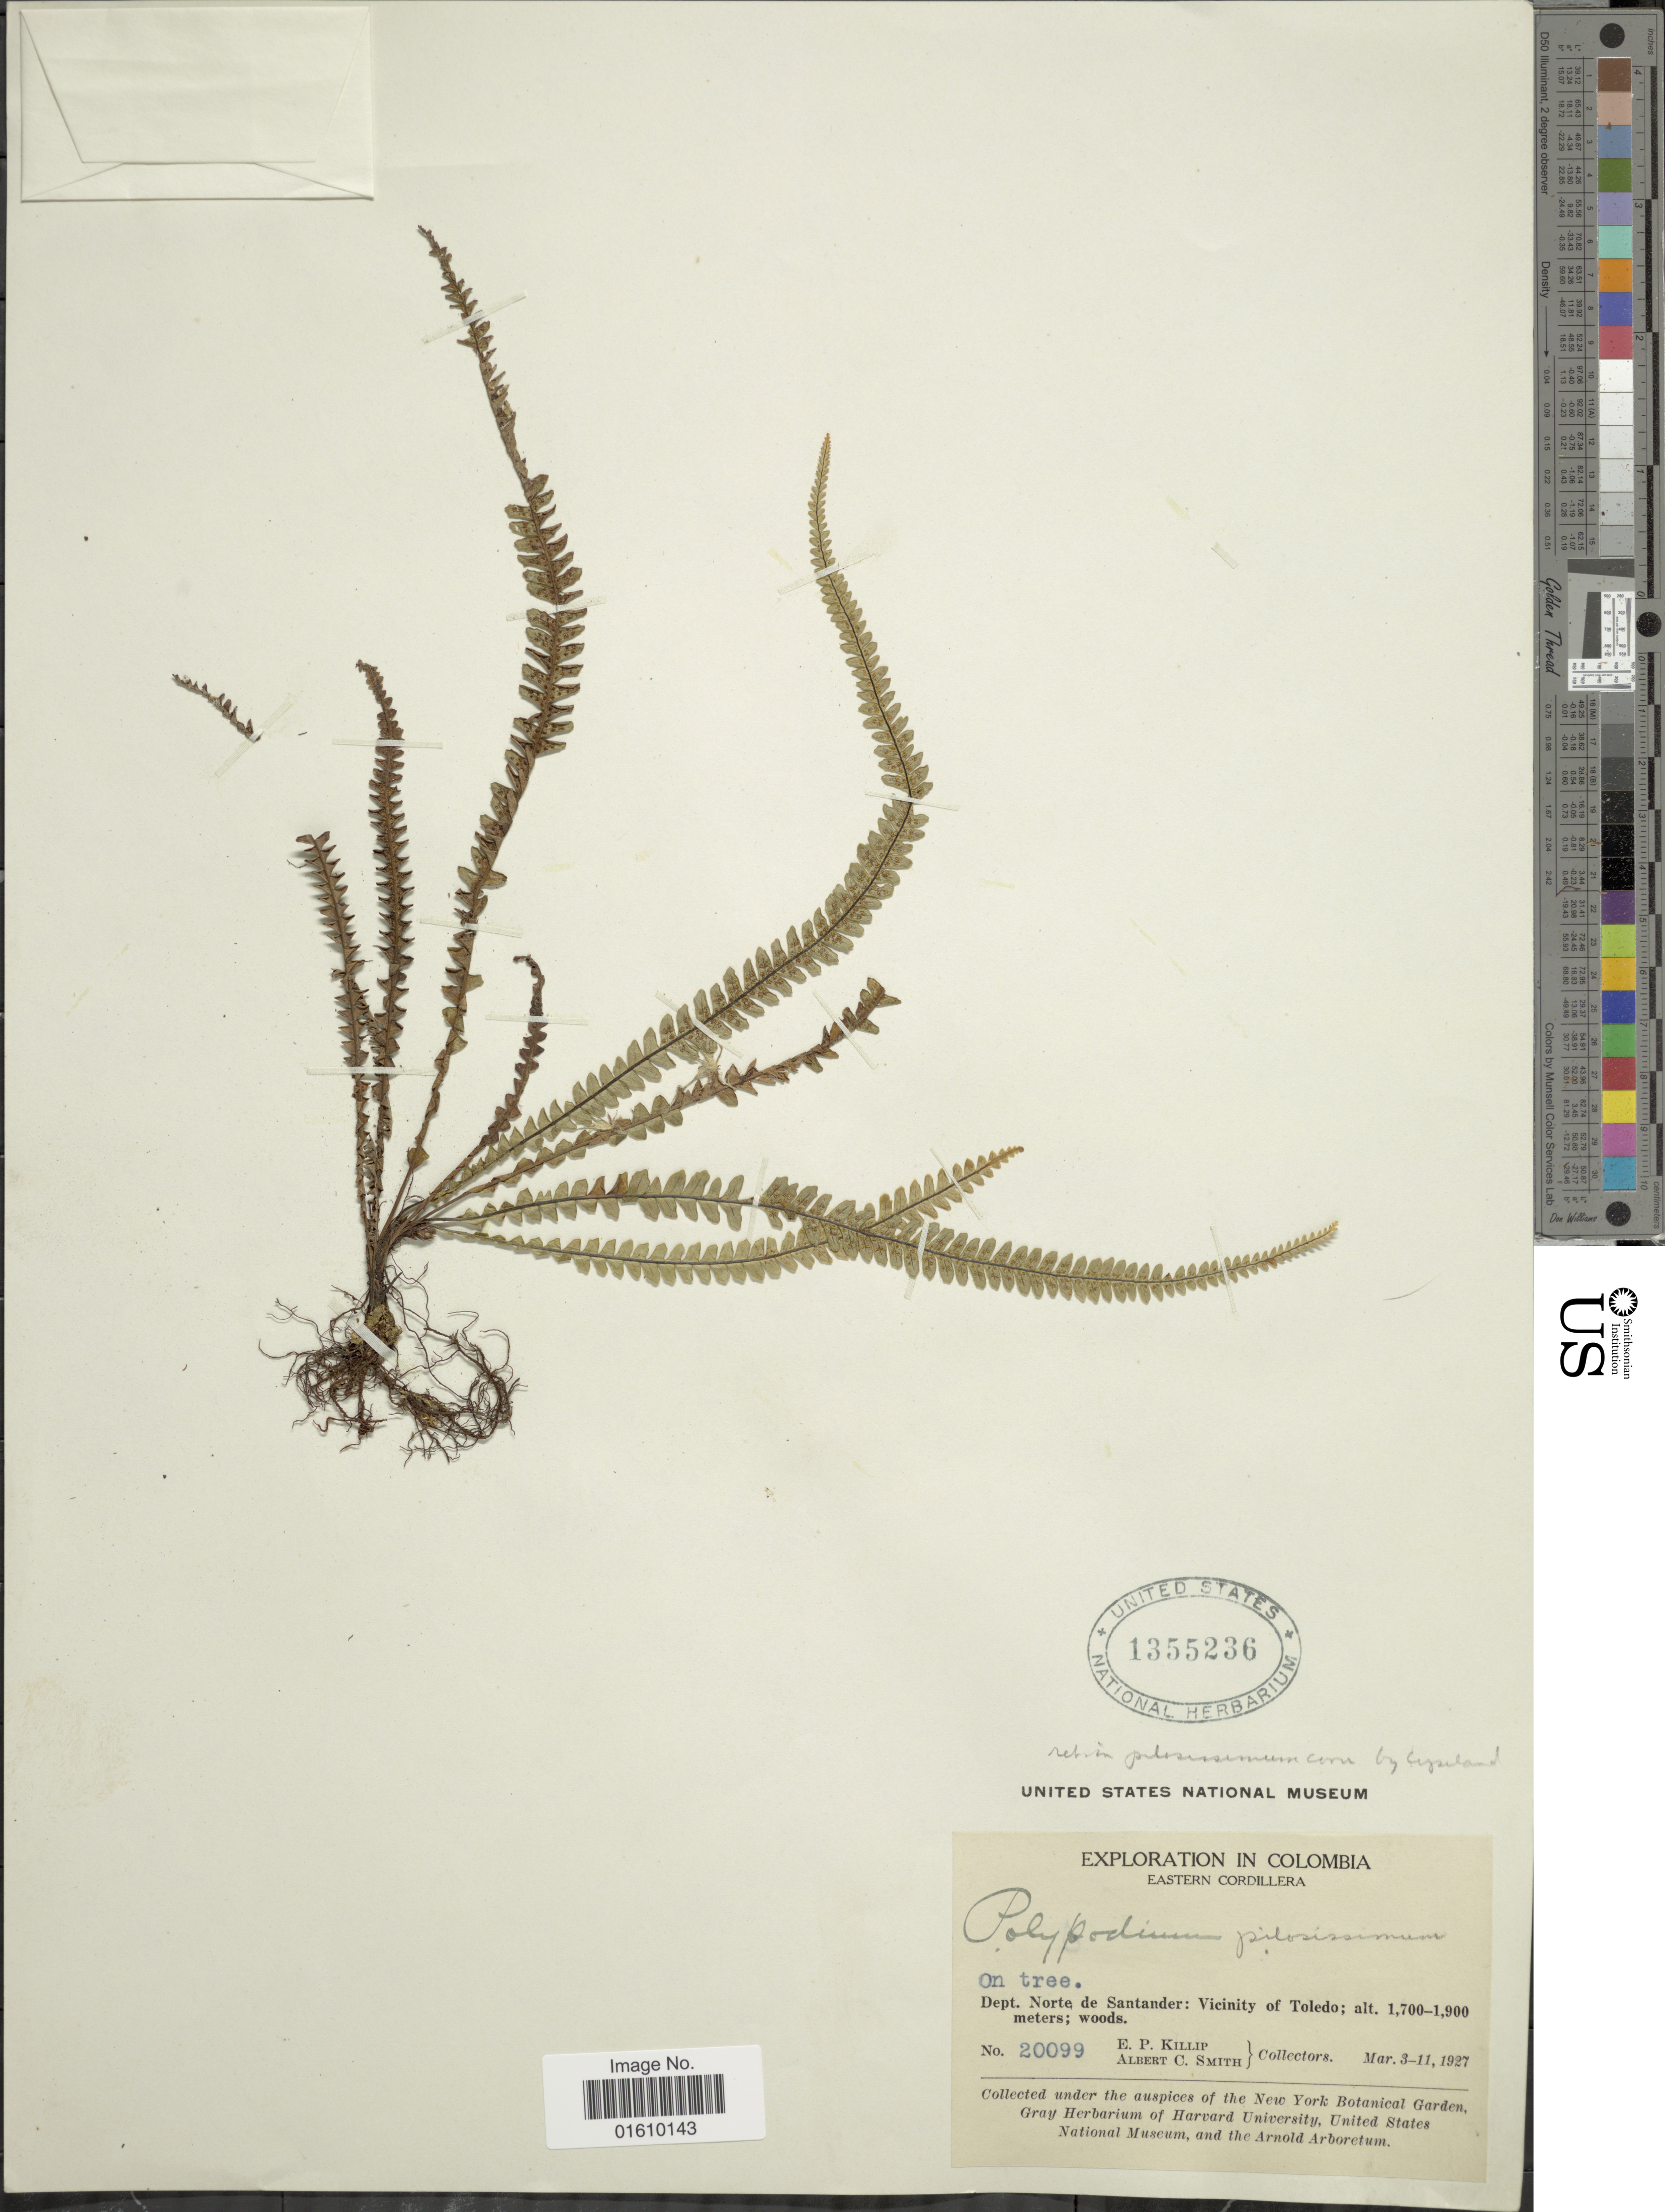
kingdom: Plantae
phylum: Tracheophyta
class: Polypodiopsida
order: Polypodiales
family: Polypodiaceae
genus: Melpomene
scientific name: Melpomene xiphopteroides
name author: (Liebm.) A.R. Sm. & R.C. Moran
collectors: E. P. Killip & A. C. Smith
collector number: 20099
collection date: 1927-03-03/1927-03-11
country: Colombia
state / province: Norte de Santander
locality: Eastern Cordillera, Vicinity of Toledo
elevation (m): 1700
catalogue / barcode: US 1355236